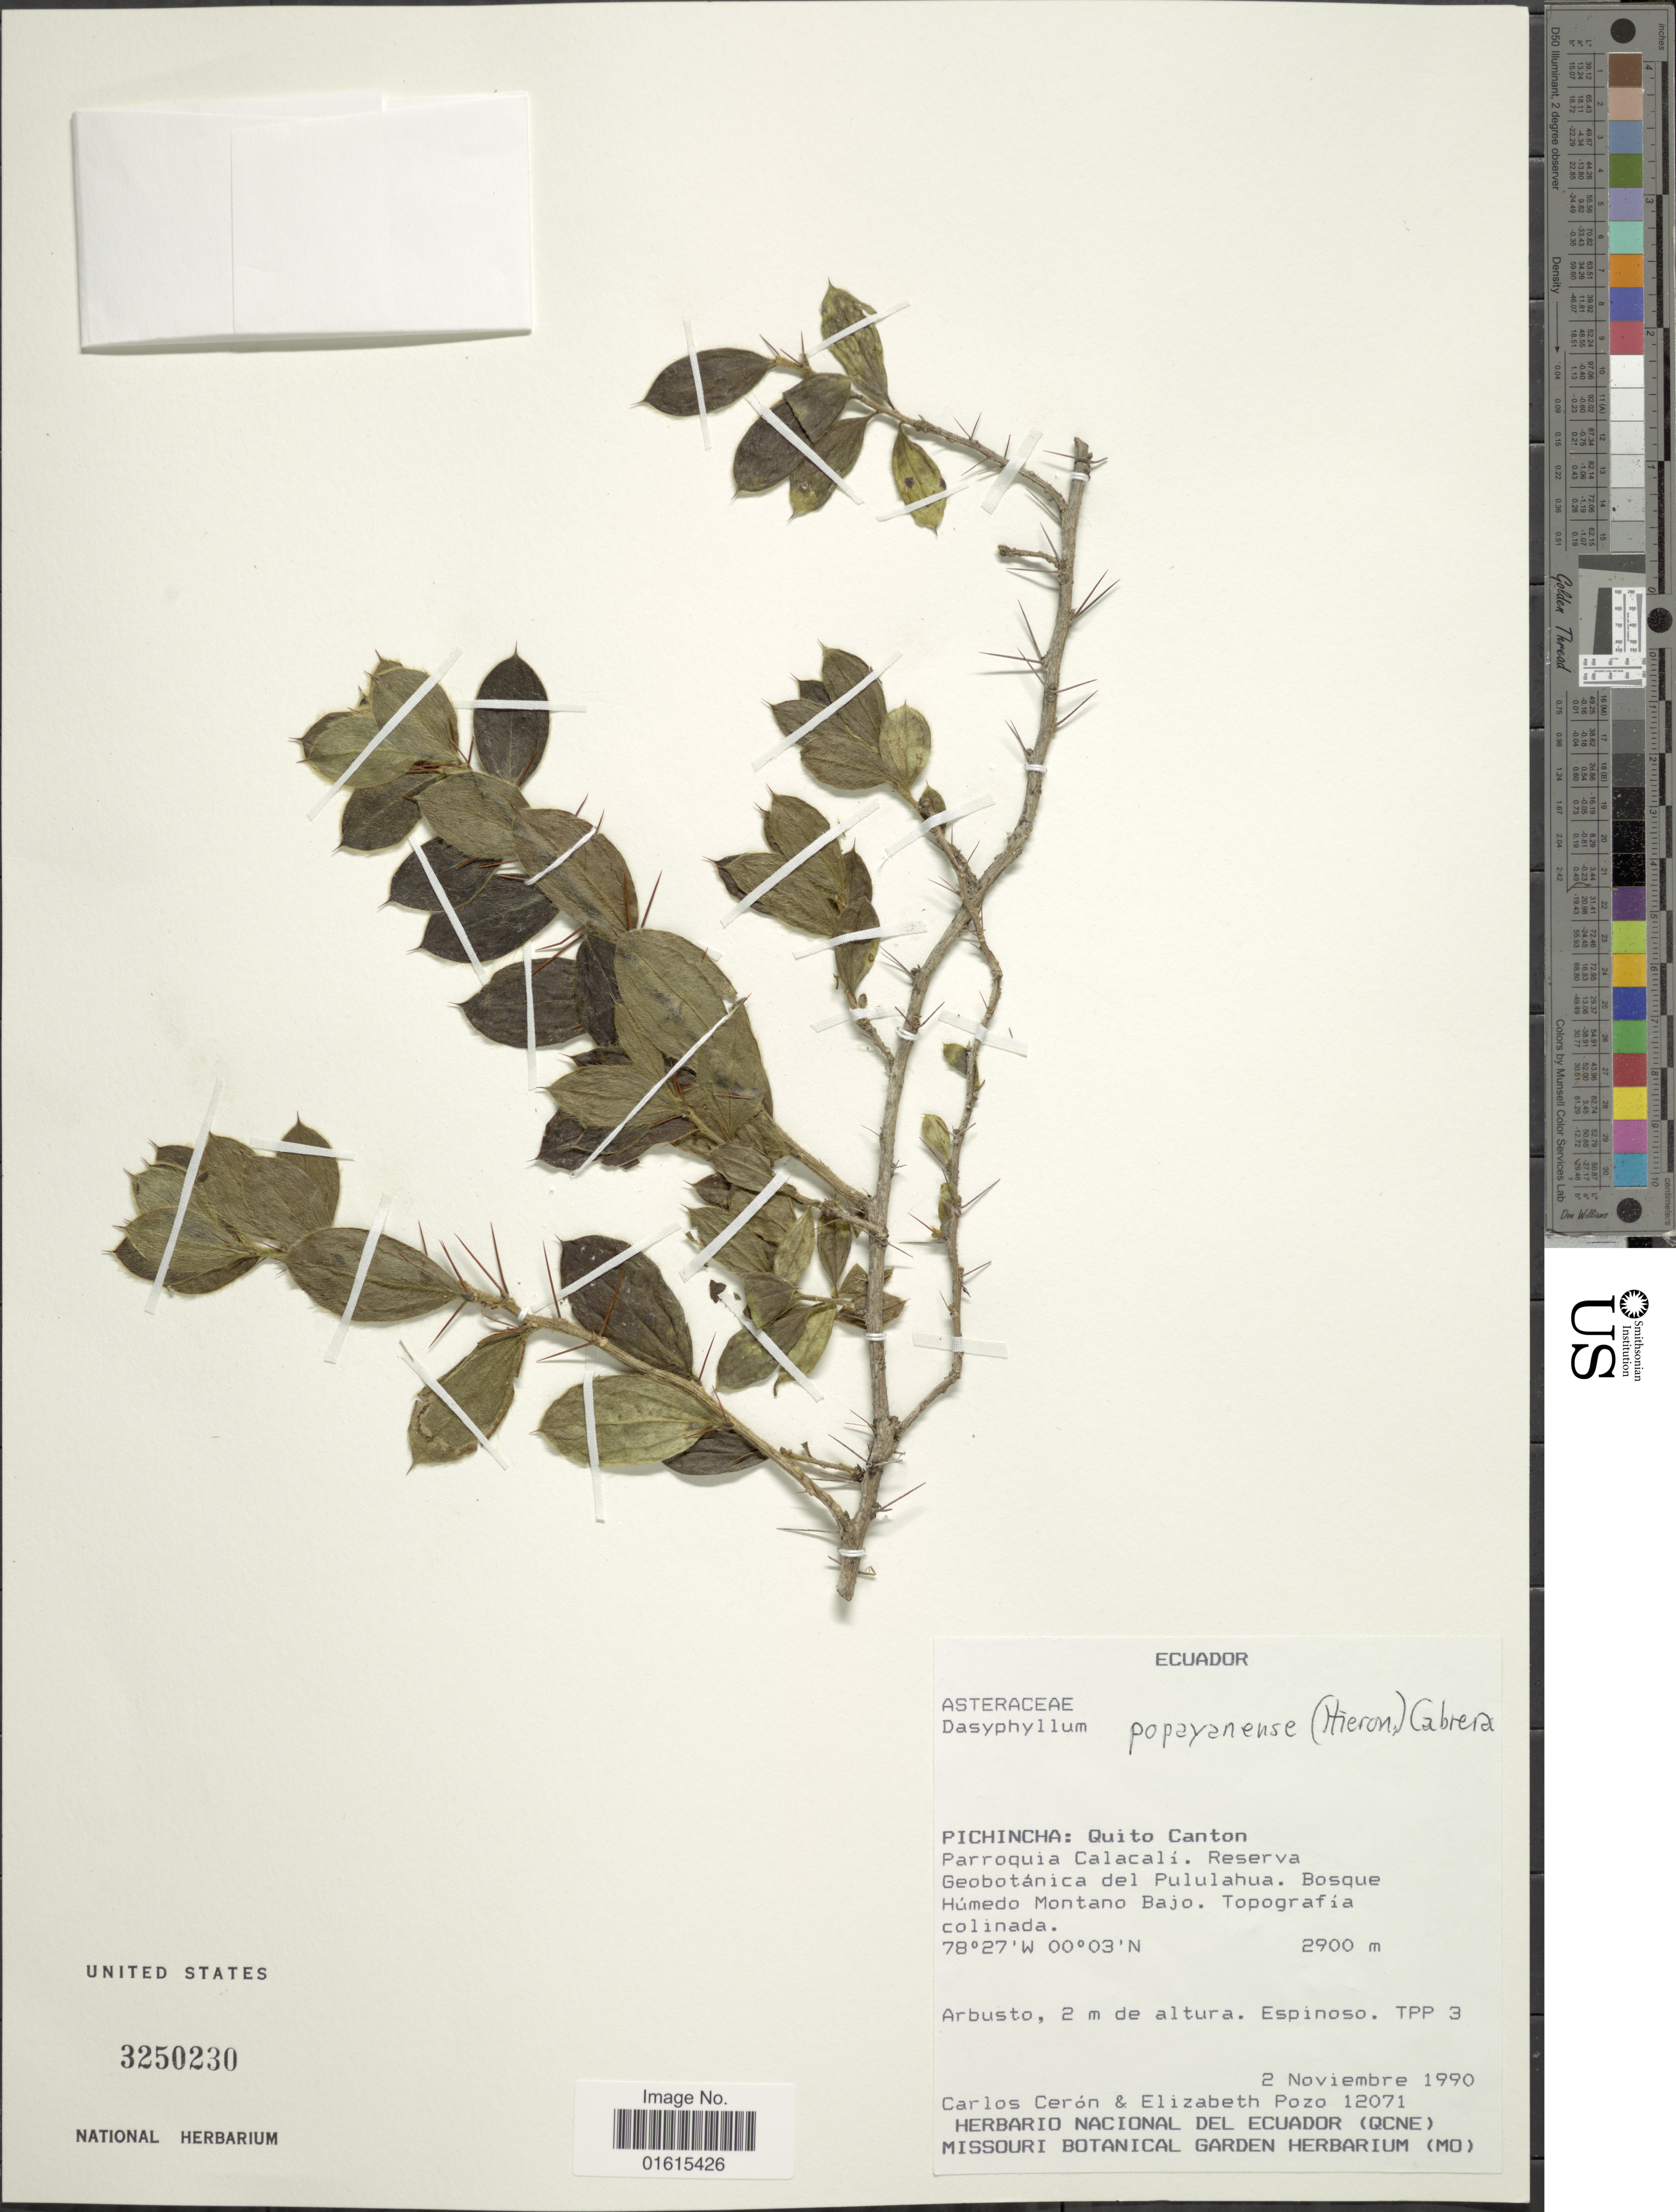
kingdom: Plantae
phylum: Tracheophyta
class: Magnoliopsida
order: Asterales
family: Asteraceae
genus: Dasyphyllum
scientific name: Dasyphyllum popayanense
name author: (Hieron.) Cabrera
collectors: C. E. Cerón M. & E. Pozo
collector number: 12071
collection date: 1990-11-02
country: Ecuador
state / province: Pichincha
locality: Pichincha, Quito Canton, Parroquia Calacali, Reserva Geobotanica del Pululahua, Bosque Humedo Montano Bajo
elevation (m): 2900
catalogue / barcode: US 3250230